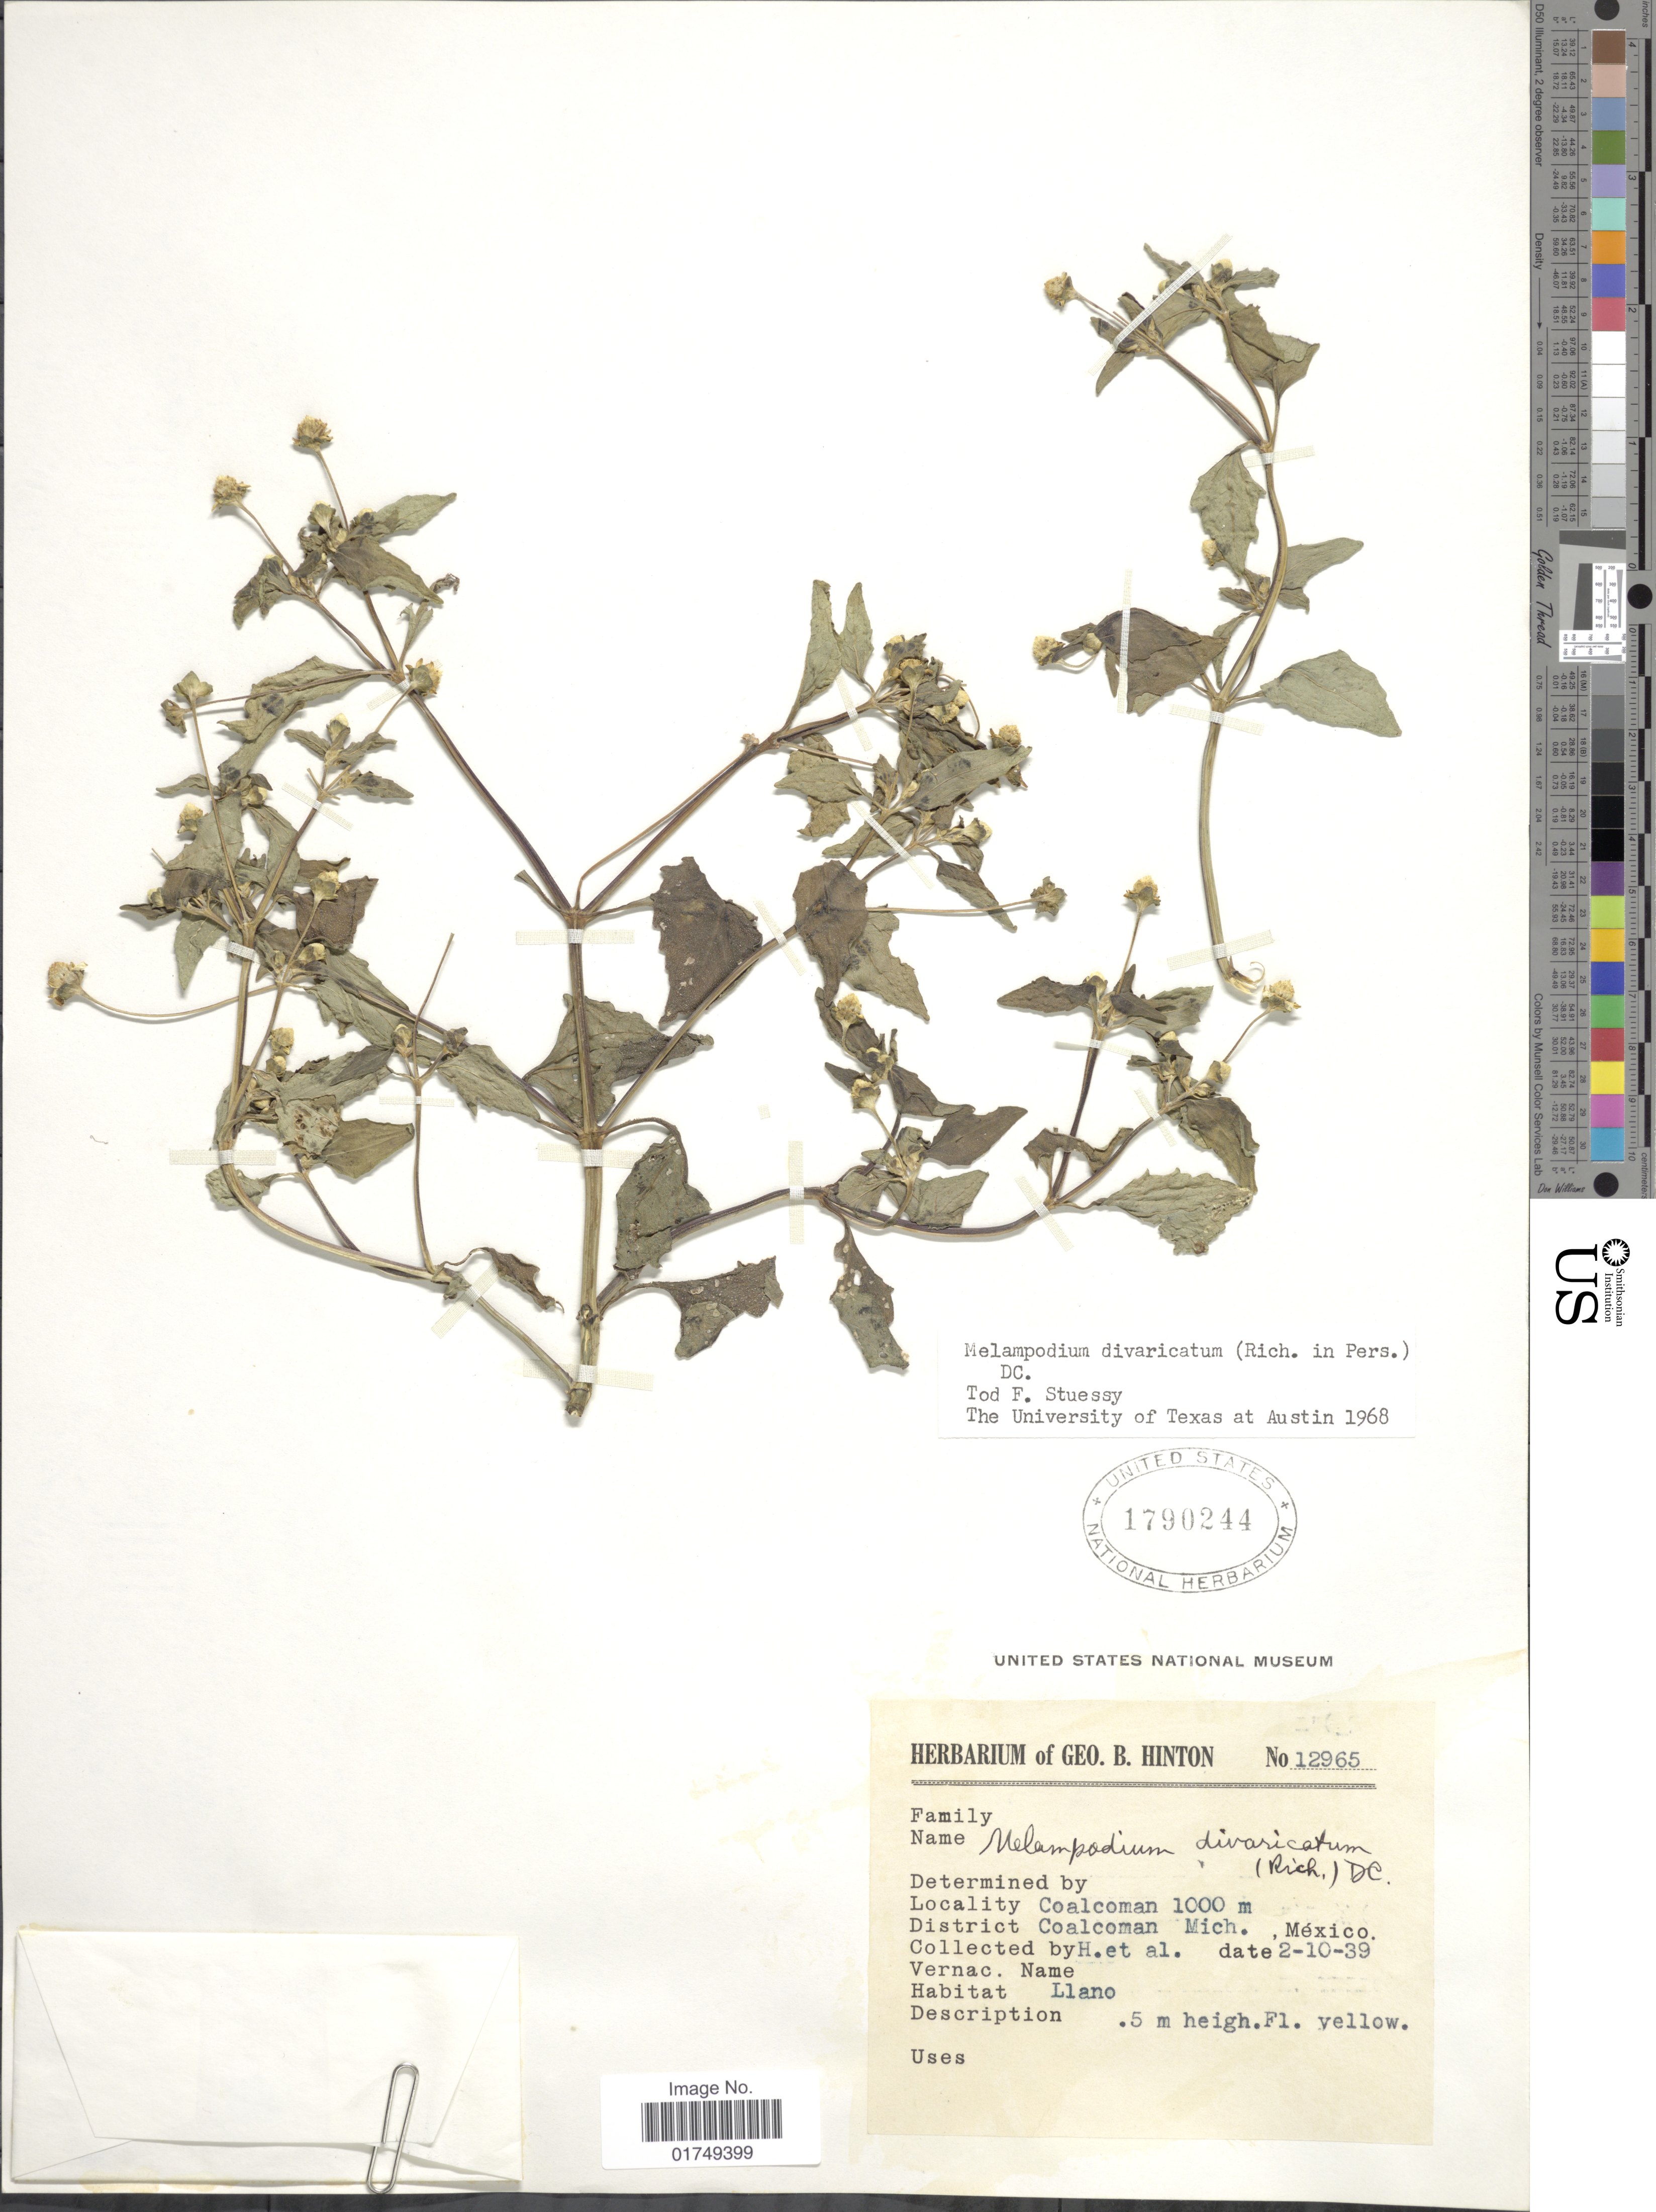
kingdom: Plantae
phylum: Tracheophyta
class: Magnoliopsida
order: Asterales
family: Asteraceae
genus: Melampodium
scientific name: Melampodium divaricatum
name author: (Rich.) DC.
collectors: G. B. Hinton & et al.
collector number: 12965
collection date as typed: Transcribed d/m/y: 10/2/39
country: Mexico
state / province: Michoacán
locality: Coalcoman, District Coalcoman, Mich.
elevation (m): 1000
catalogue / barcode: US 1790244